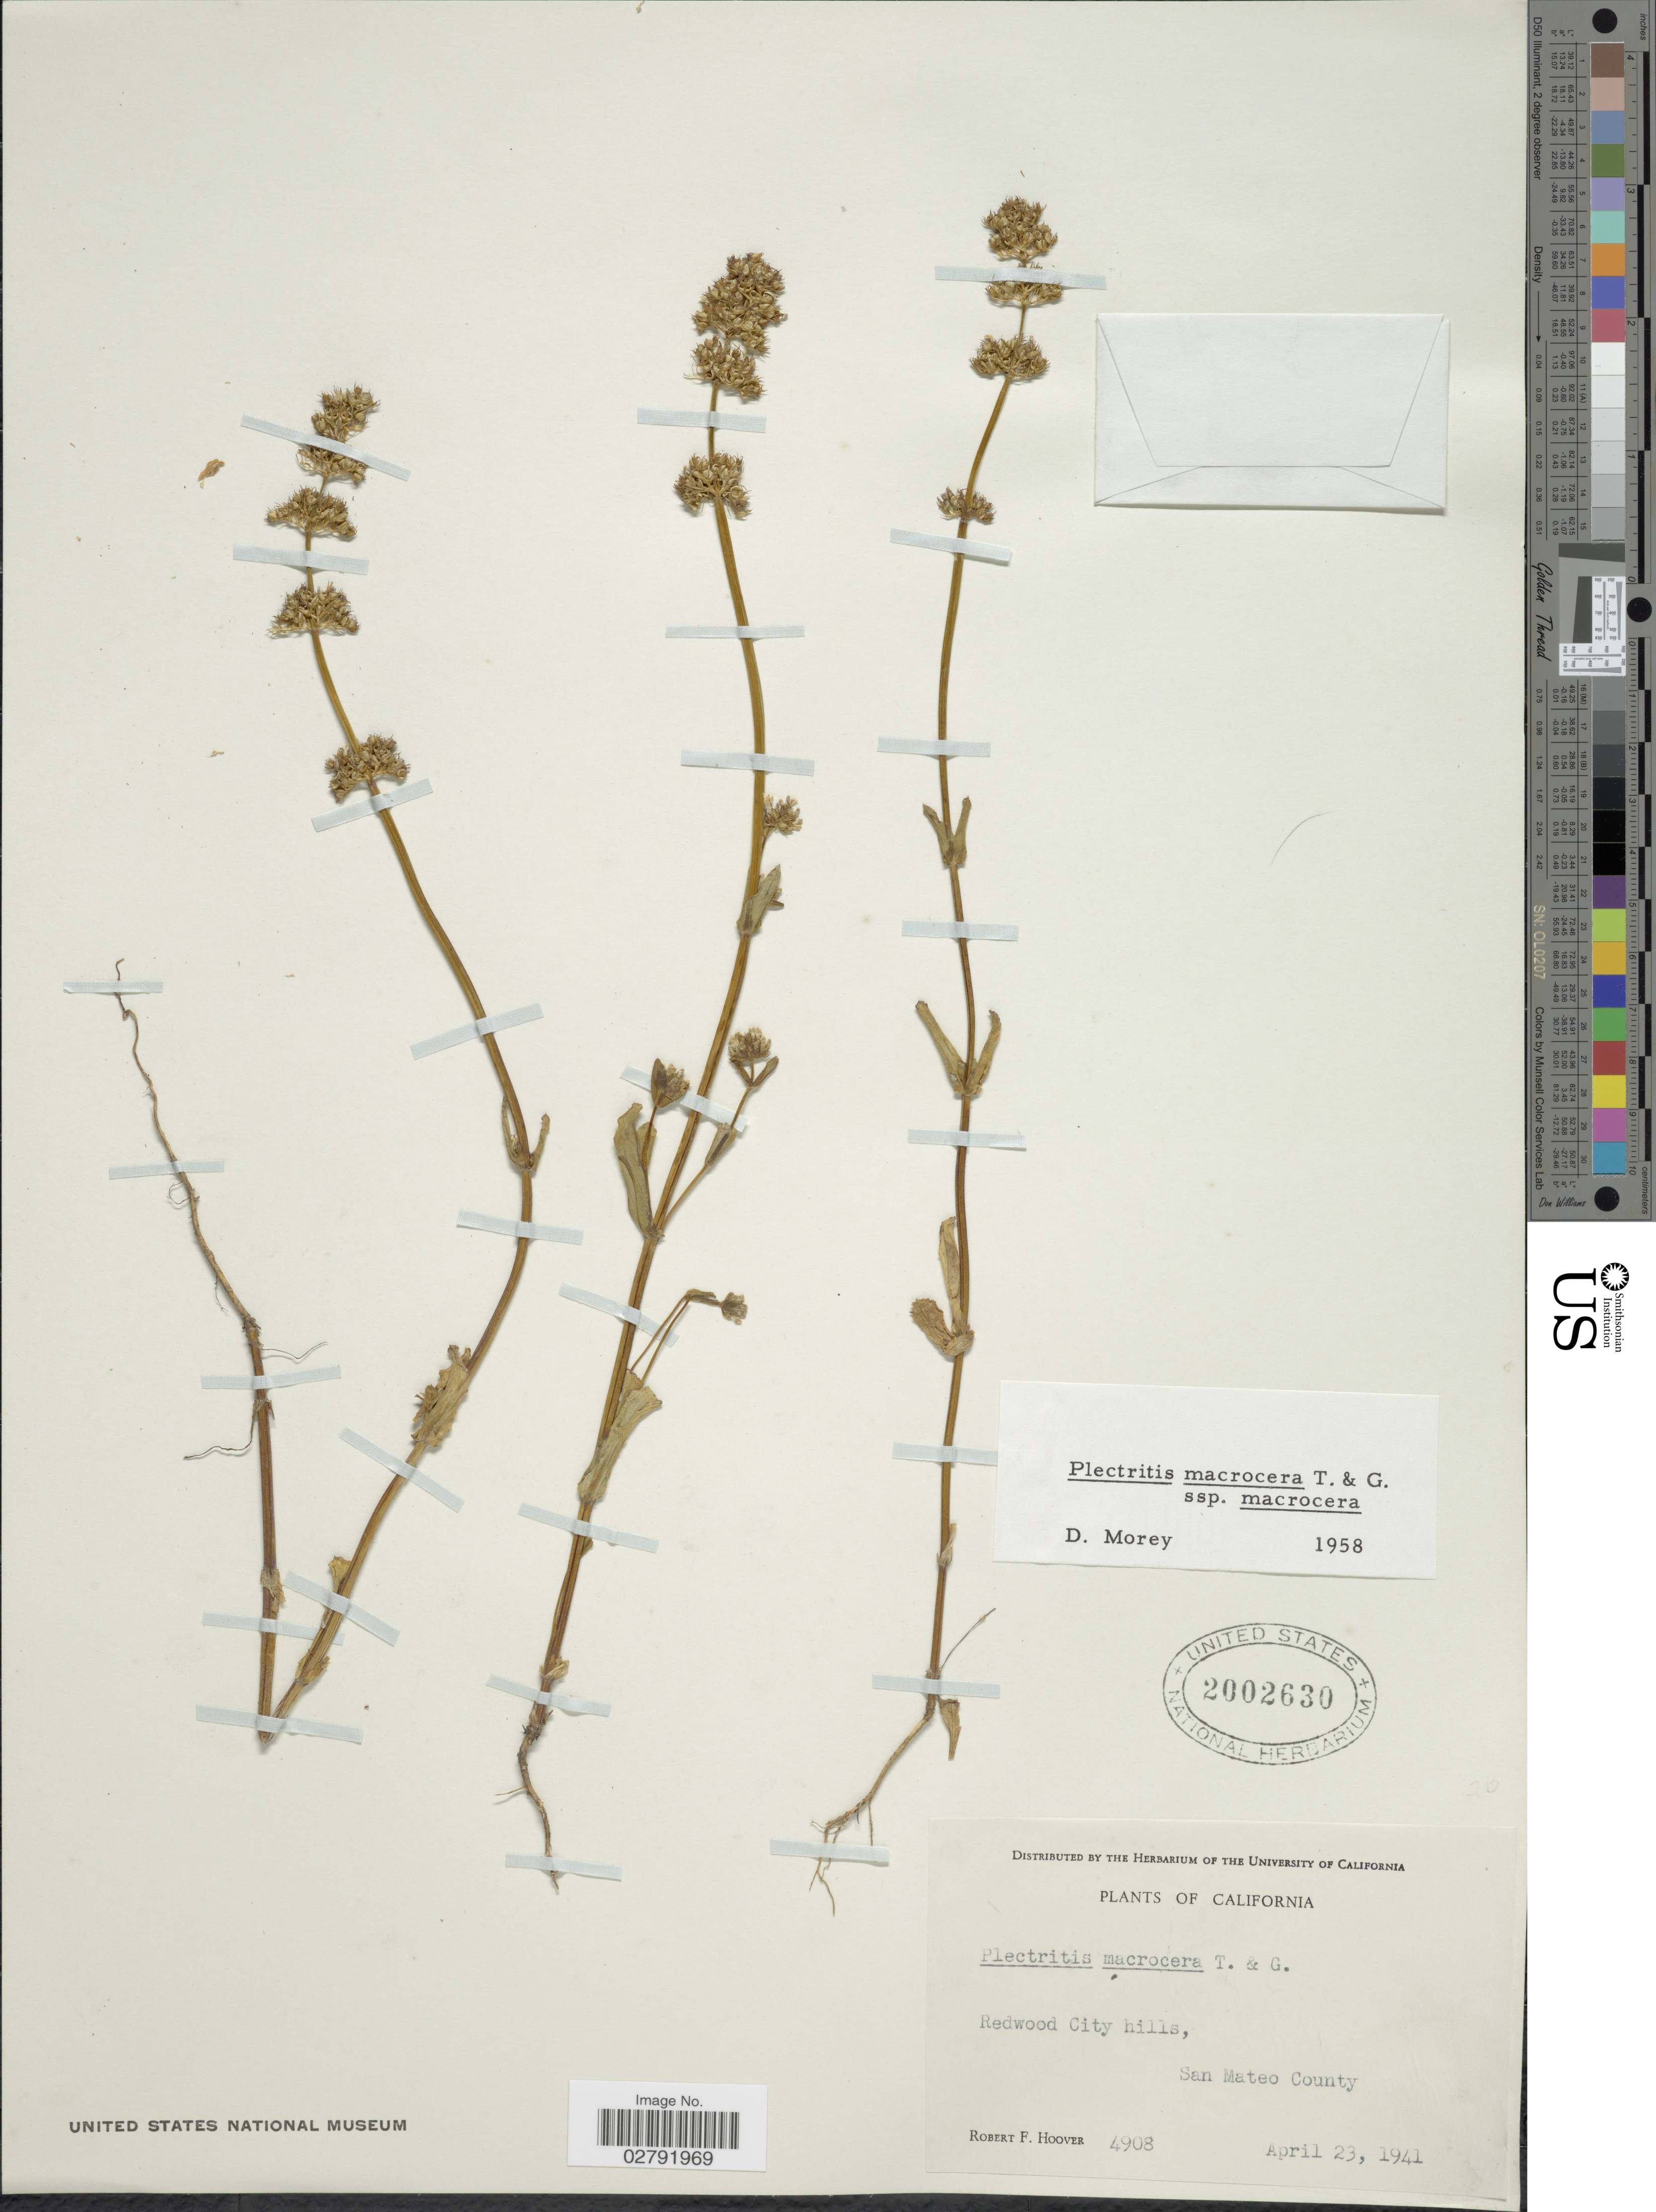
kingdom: Plantae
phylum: Tracheophyta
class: Magnoliopsida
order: Dipsacales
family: Caprifoliaceae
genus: Plectritis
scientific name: Plectritis macrocera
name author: Torr. & A. Gray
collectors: R. F. Hoover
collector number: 4908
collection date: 1941-04-23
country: United States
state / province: California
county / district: San Mateo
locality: Redwood City hills, San Mateo County.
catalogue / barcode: US 2002630